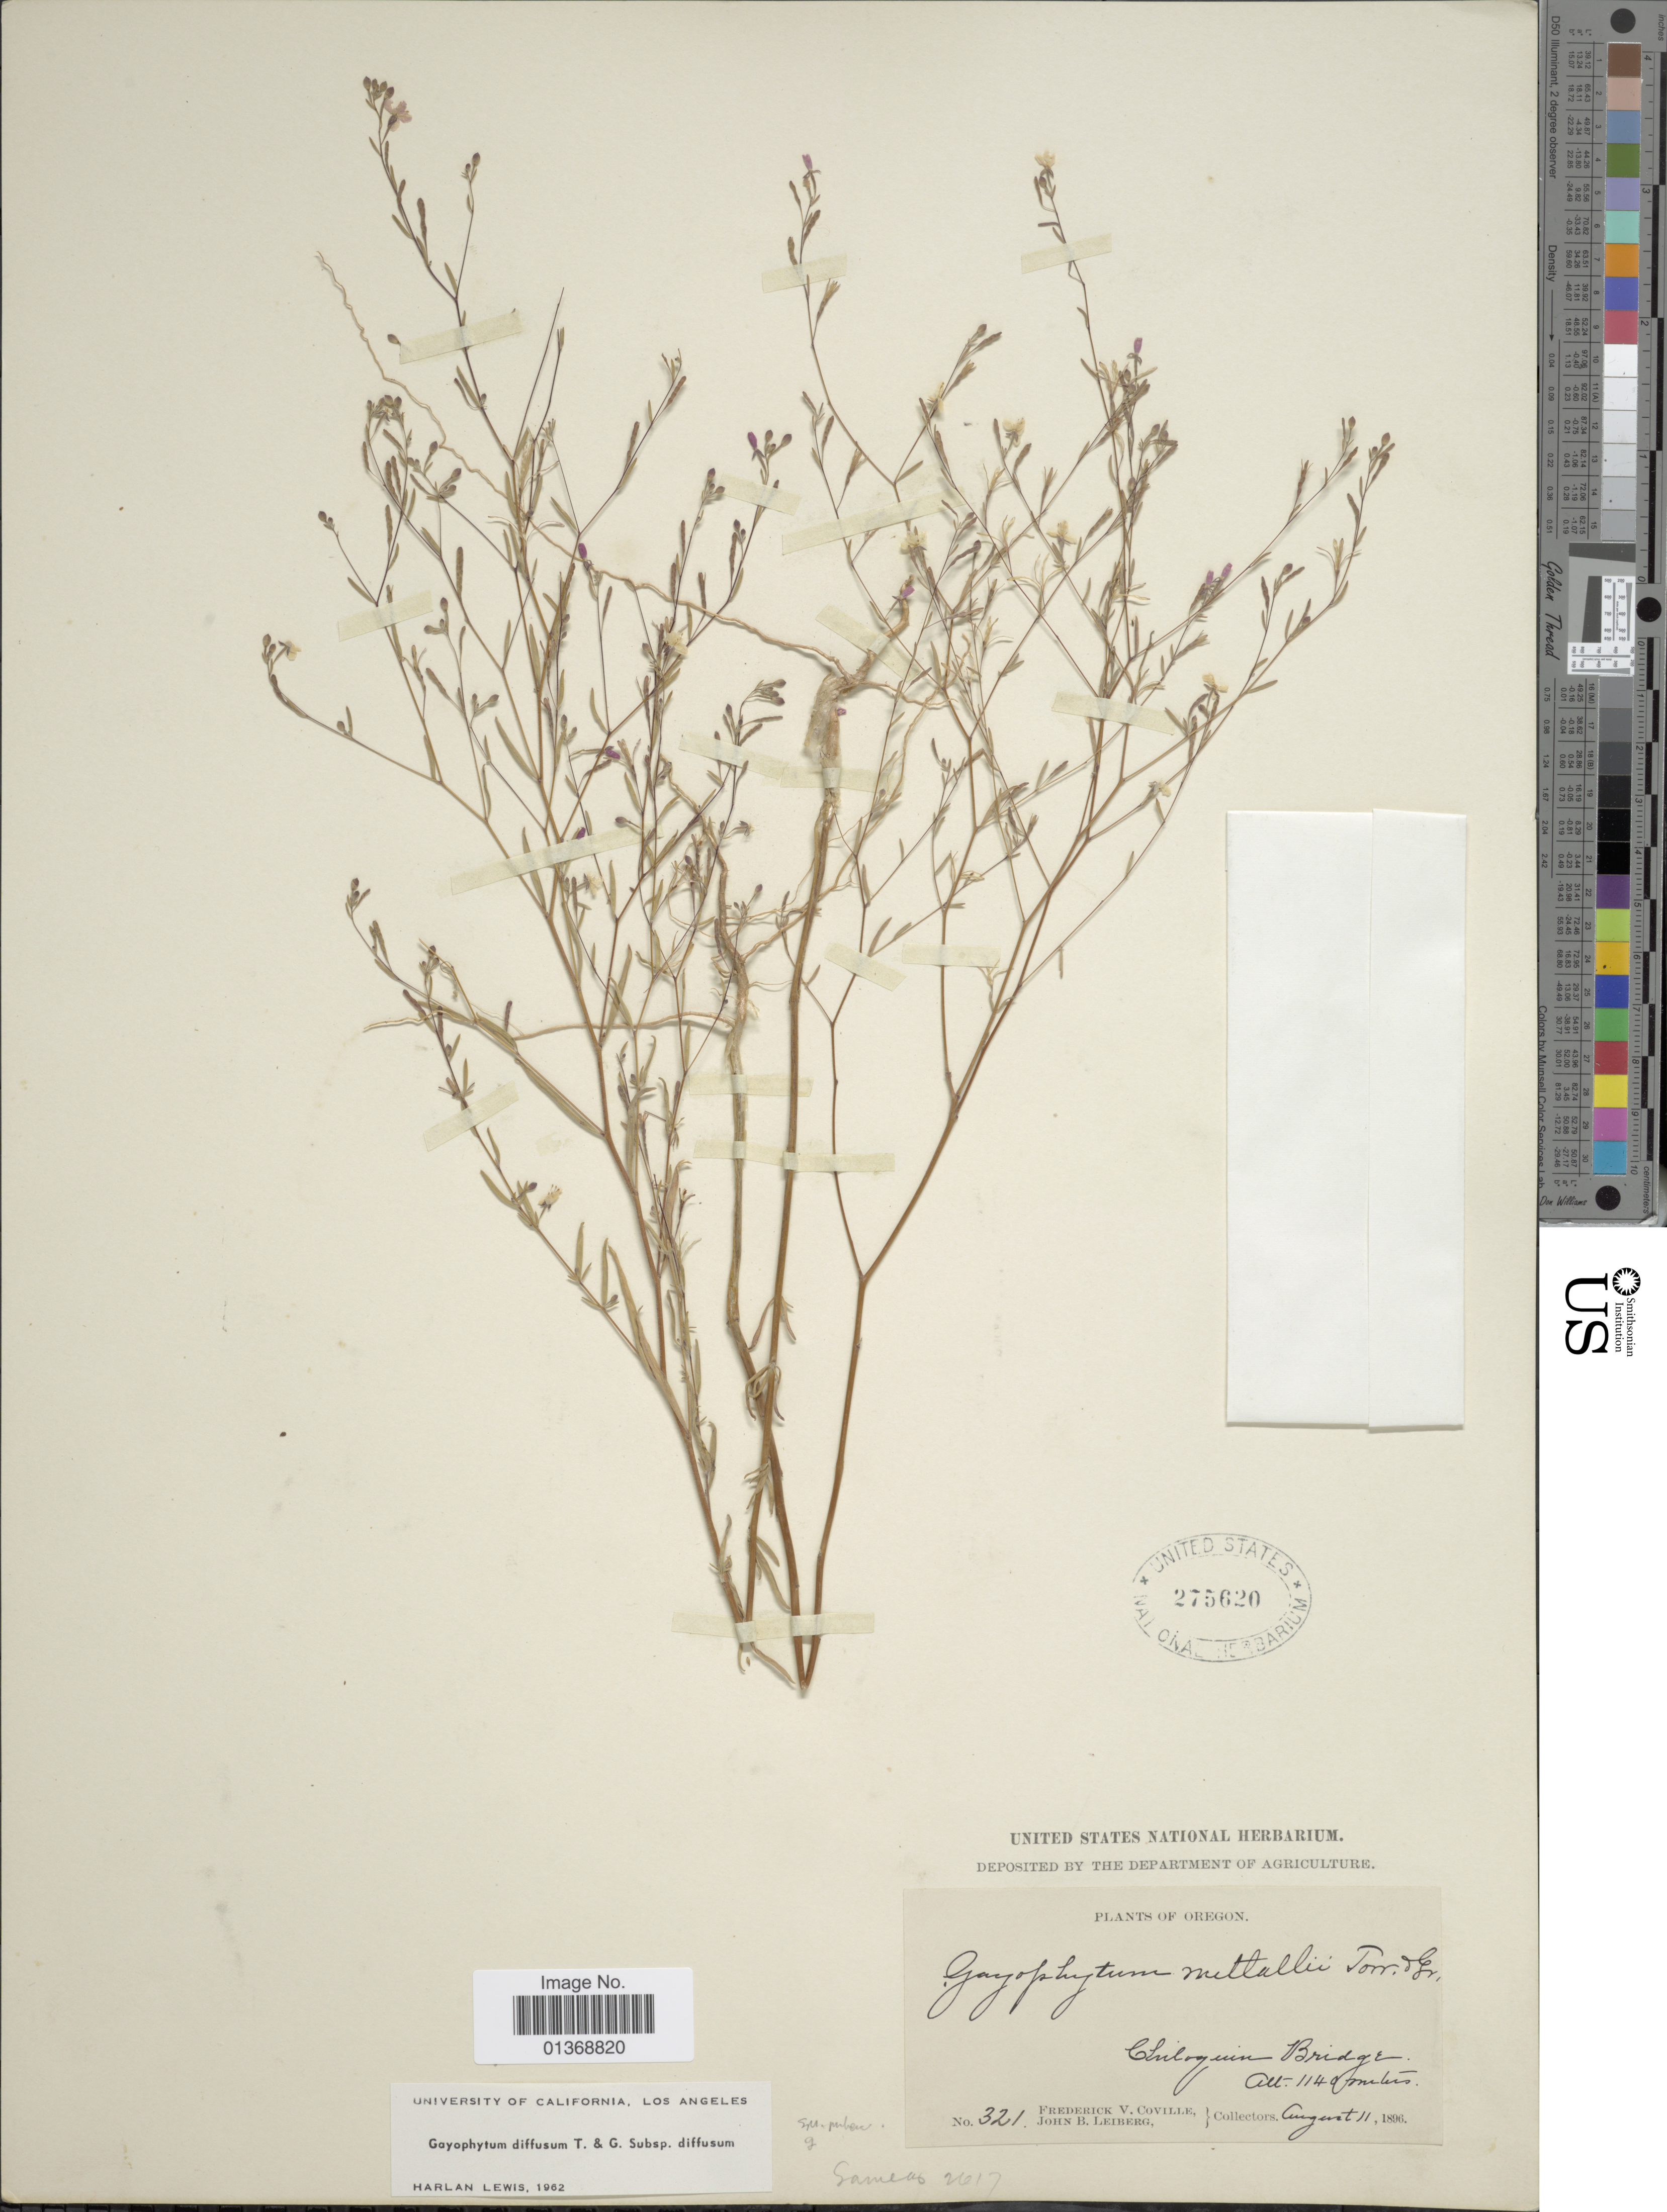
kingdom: Plantae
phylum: Tracheophyta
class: Magnoliopsida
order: Myrtales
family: Onagraceae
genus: Gayophytum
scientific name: Gayophytum diffusum subsp. diffusum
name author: Torr. & A. Gray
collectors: F. V. Coville & J. B. Leiberg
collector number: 3321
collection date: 1896-08-11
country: United States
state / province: Oregon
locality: Chiloquin Bridge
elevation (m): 1140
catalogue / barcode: US 275620